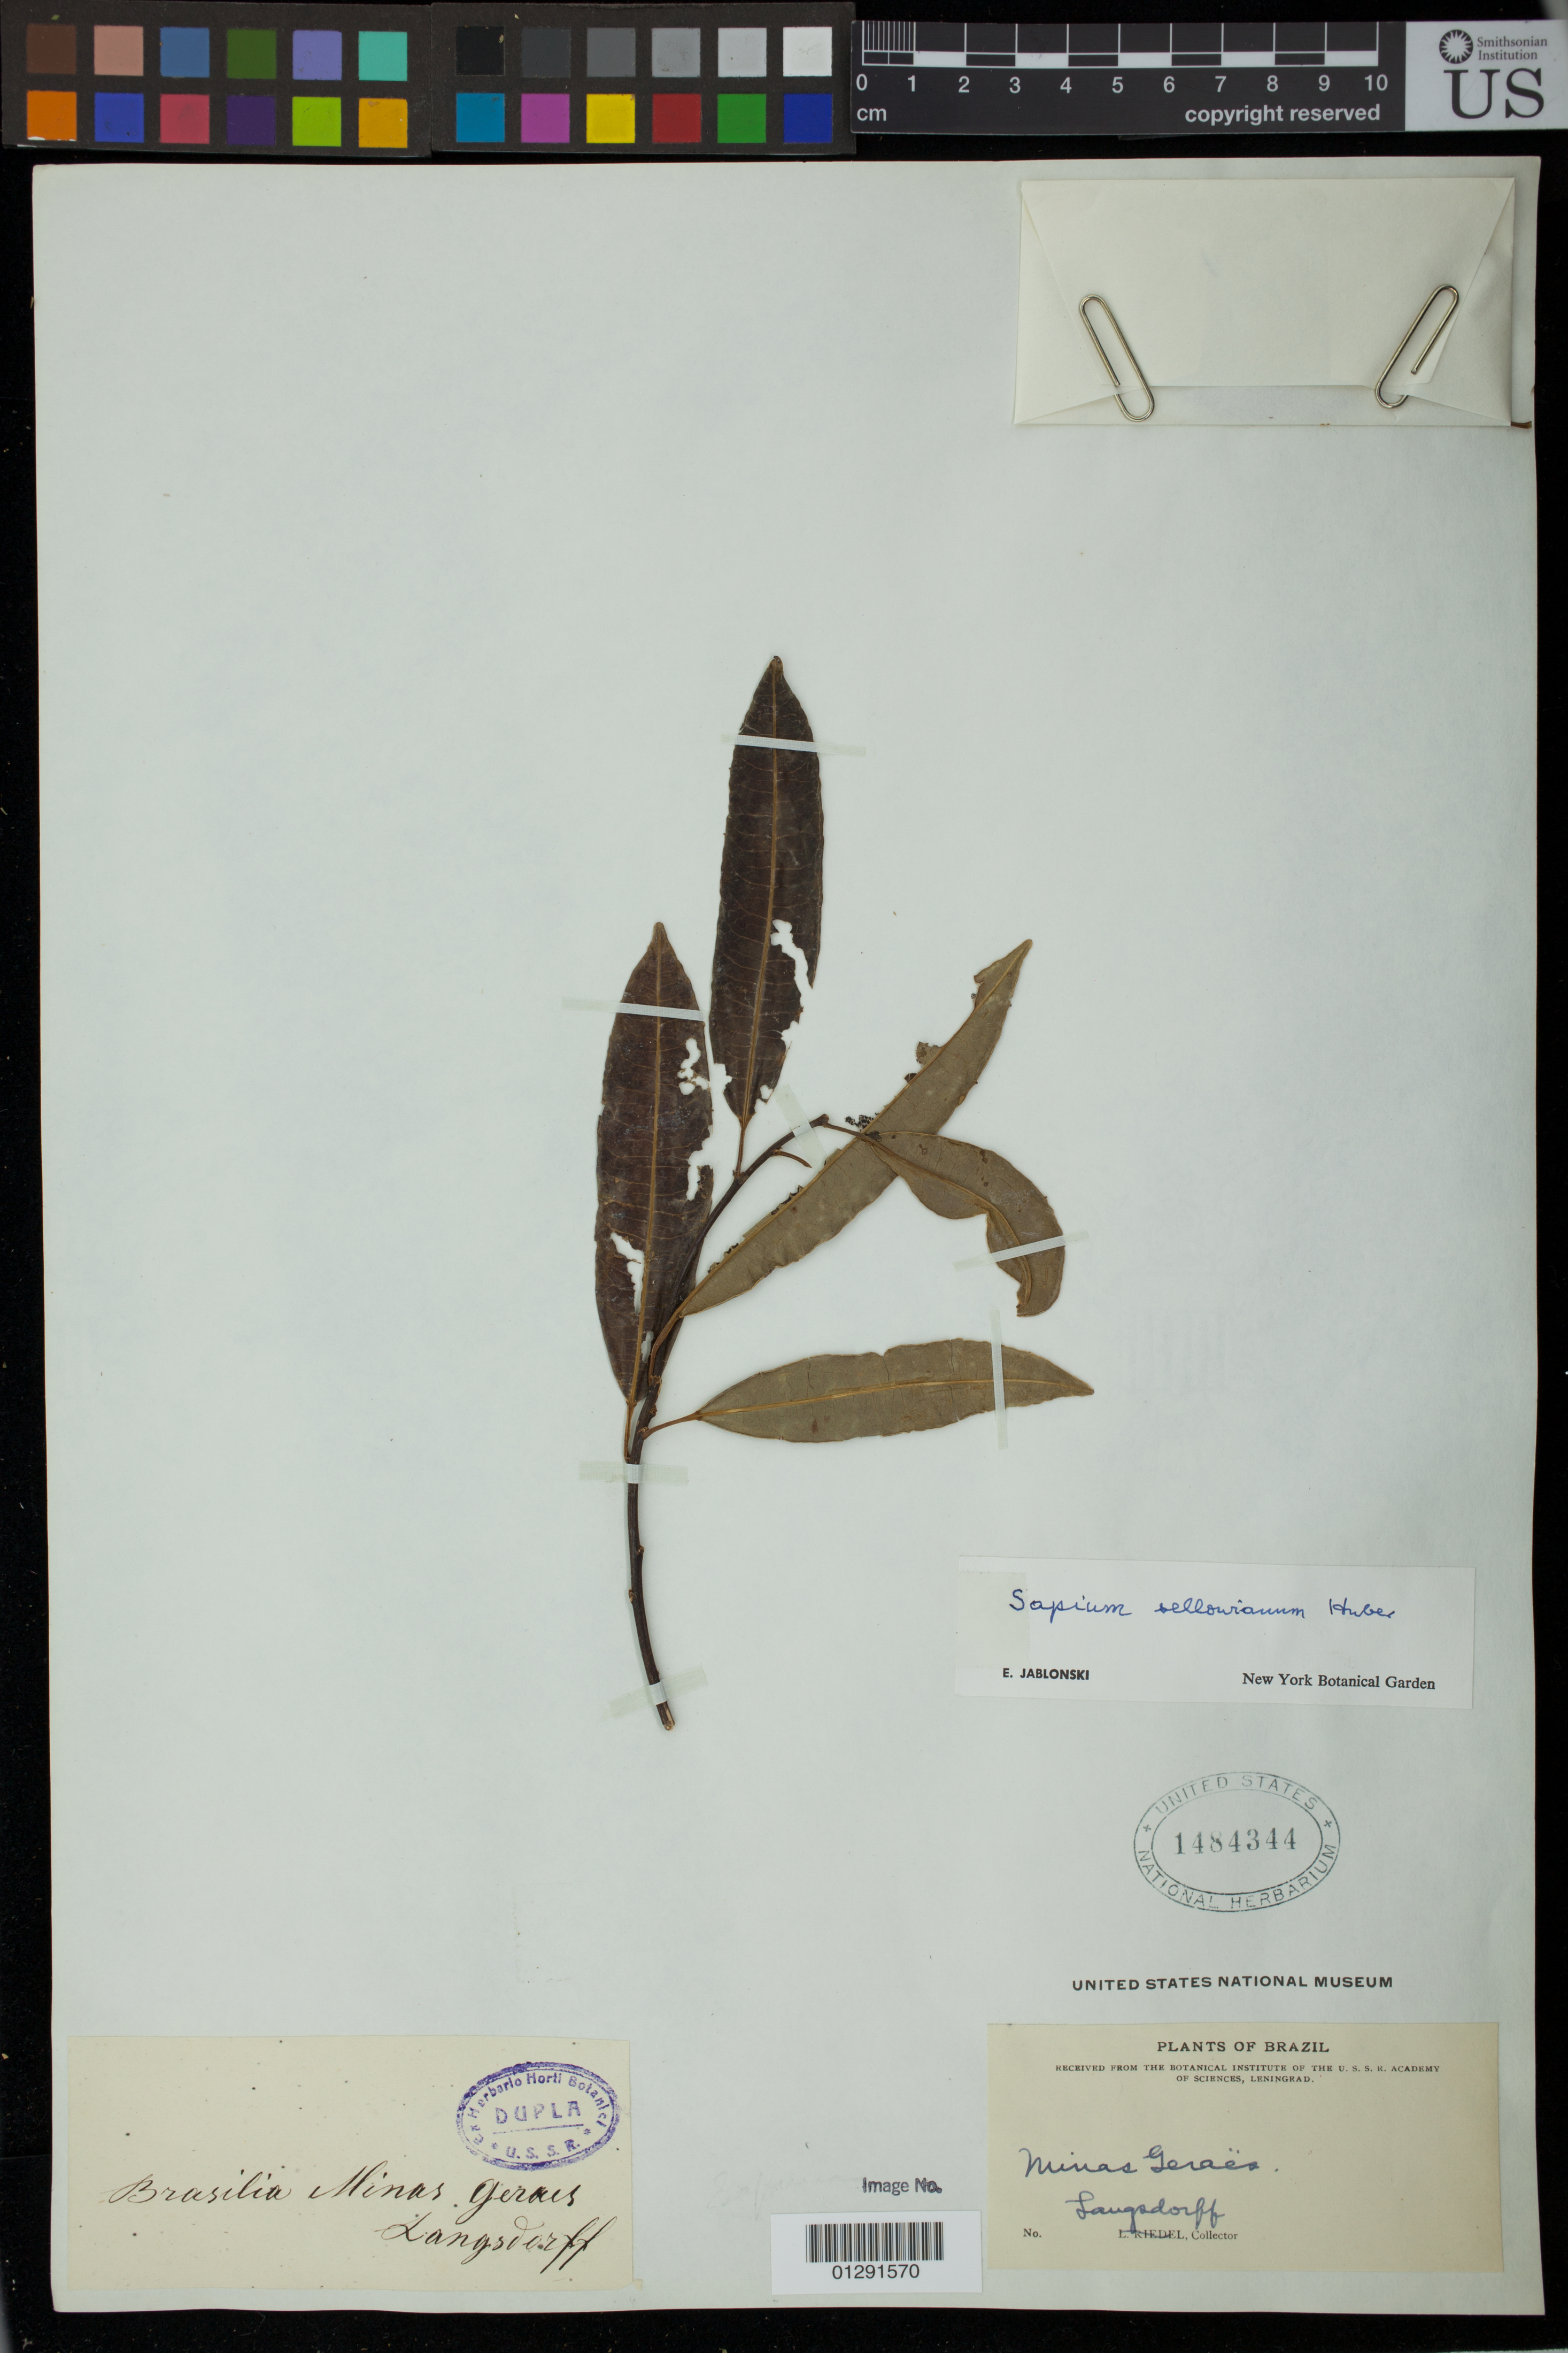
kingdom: Plantae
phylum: Tracheophyta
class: Magnoliopsida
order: Malpighiales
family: Euphorbiaceae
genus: Sapium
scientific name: Sapium sellowianum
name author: Huber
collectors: G. H. von Langsdorff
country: Brazil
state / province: Minas Gerais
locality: Minas Gerais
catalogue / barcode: US 1484344